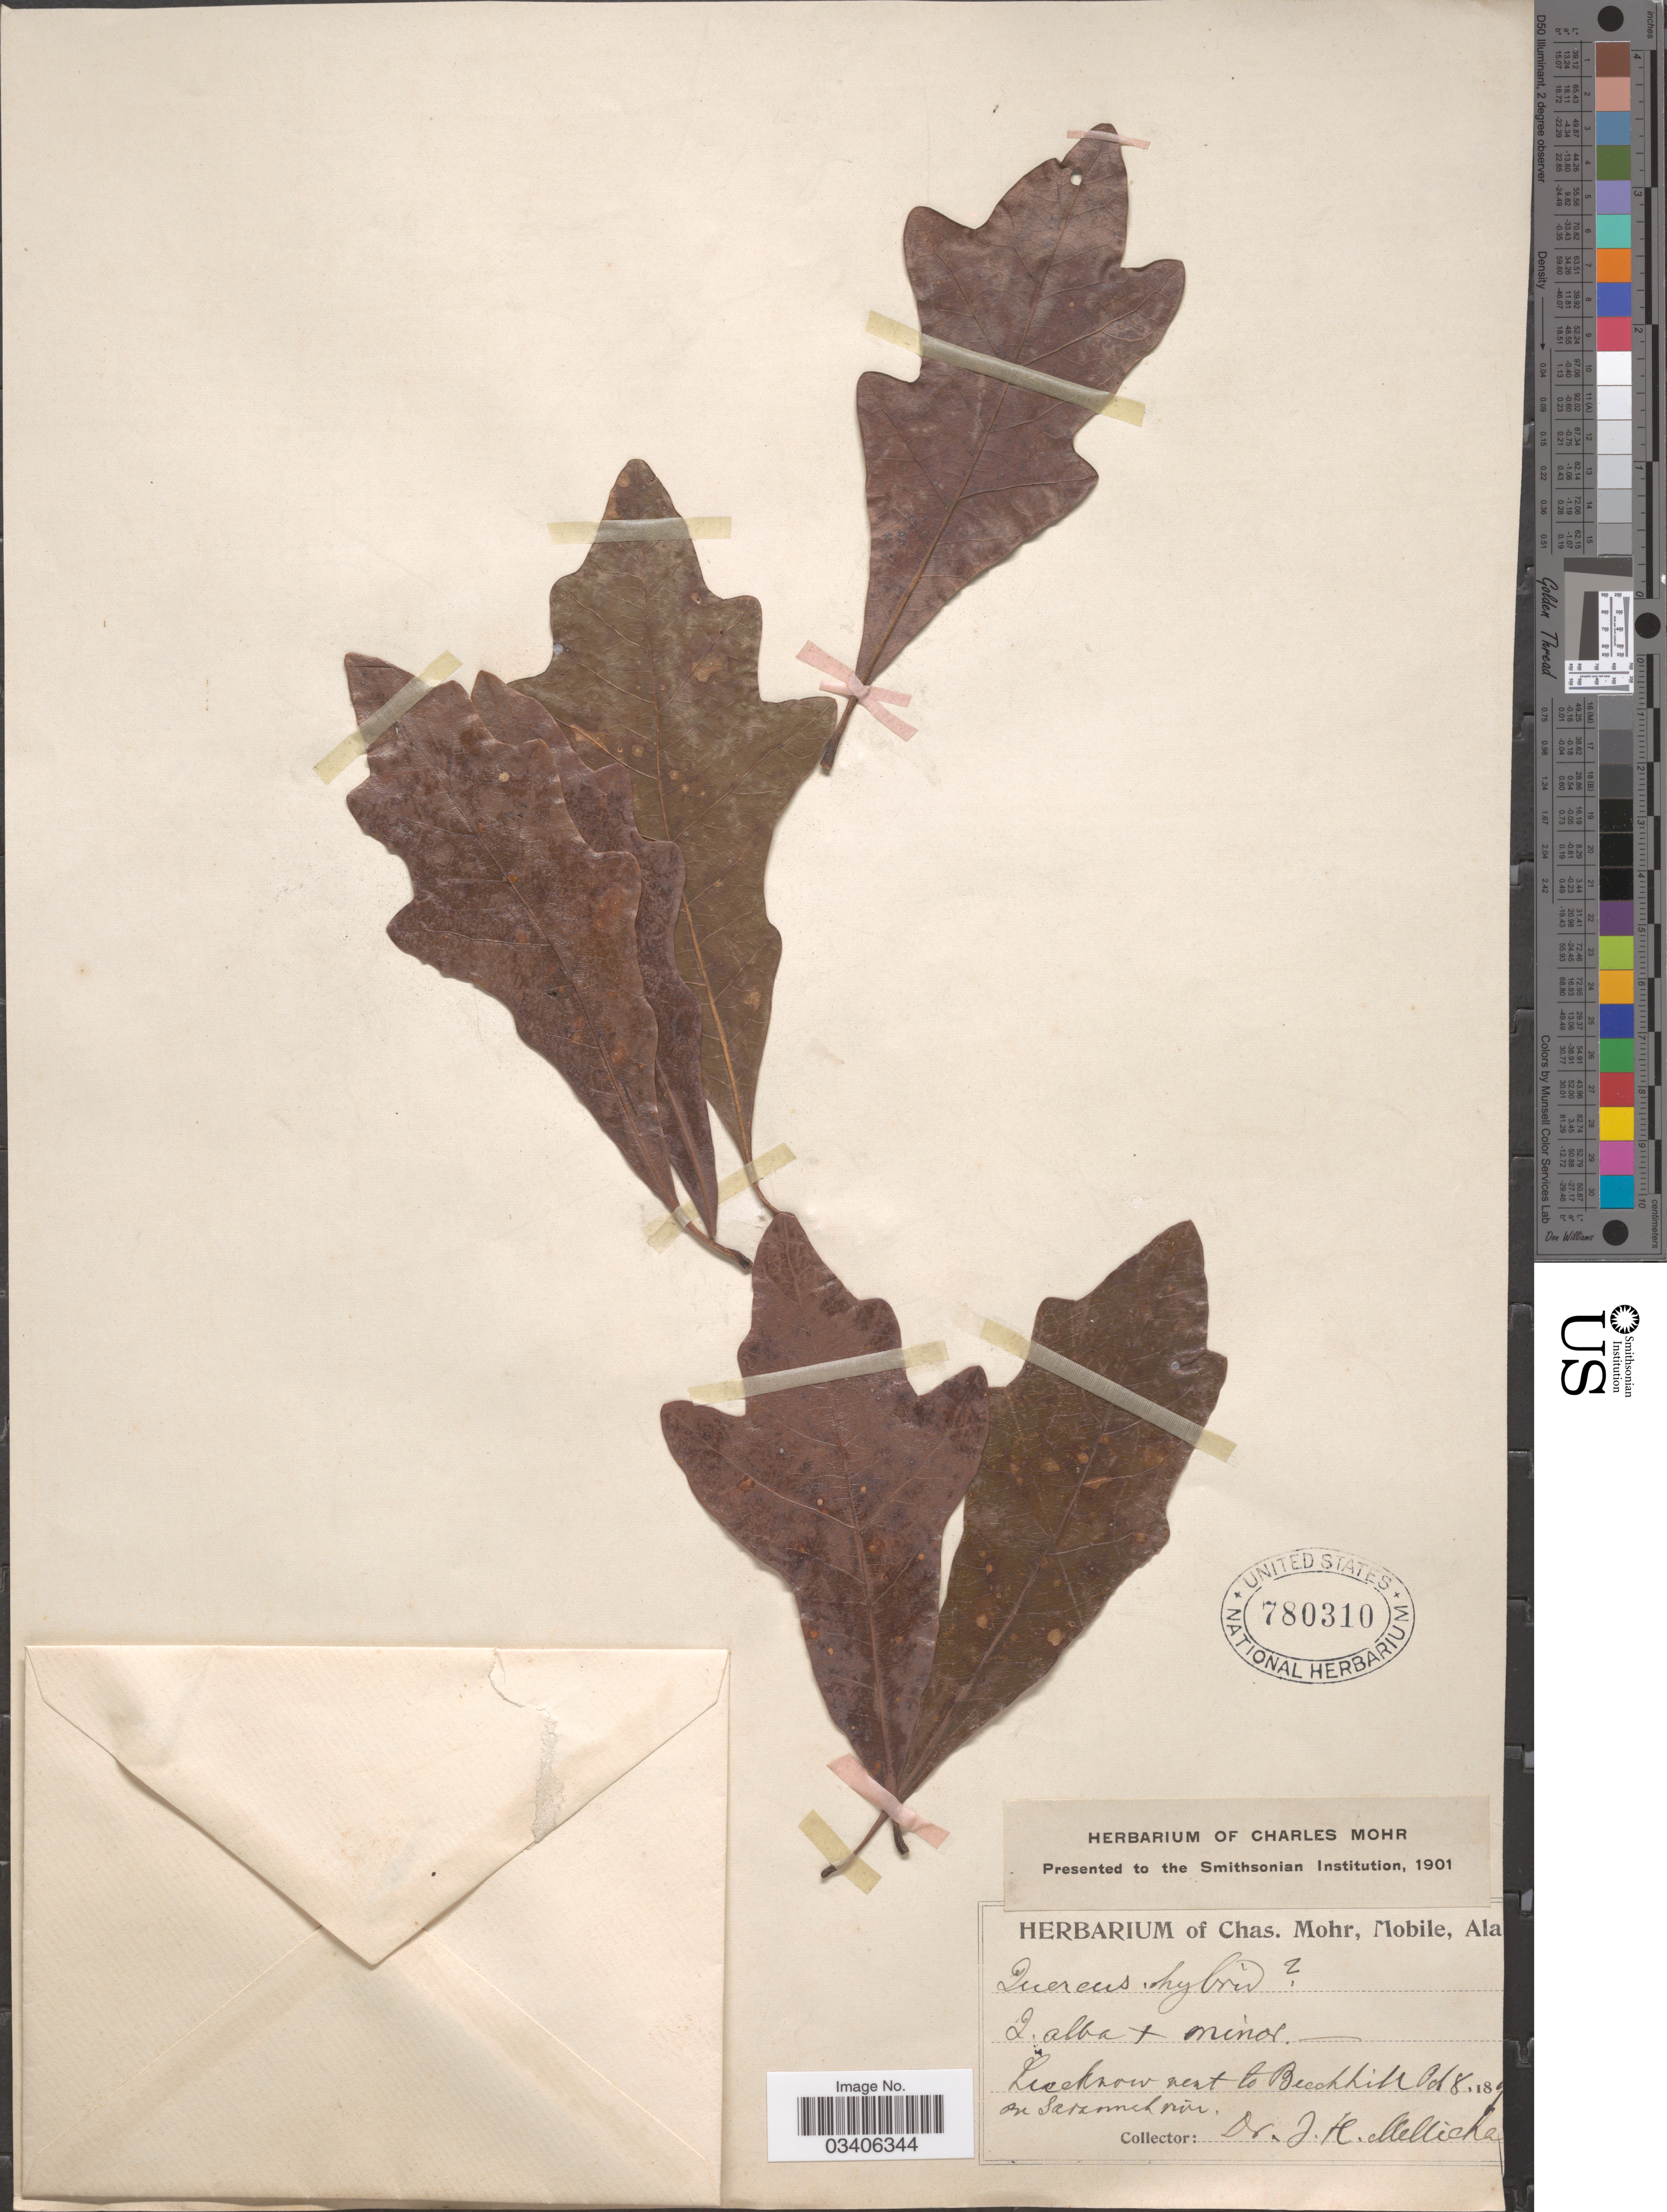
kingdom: Plantae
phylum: Tracheophyta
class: Magnoliopsida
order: Fagales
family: Fagaceae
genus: Quercus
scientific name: Quercus lyrata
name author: Walter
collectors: J. H. Mellichamp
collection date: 1891-10-08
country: United States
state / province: Alabama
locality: Lucknow next to Beachhill on Savannah river.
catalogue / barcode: US 780310